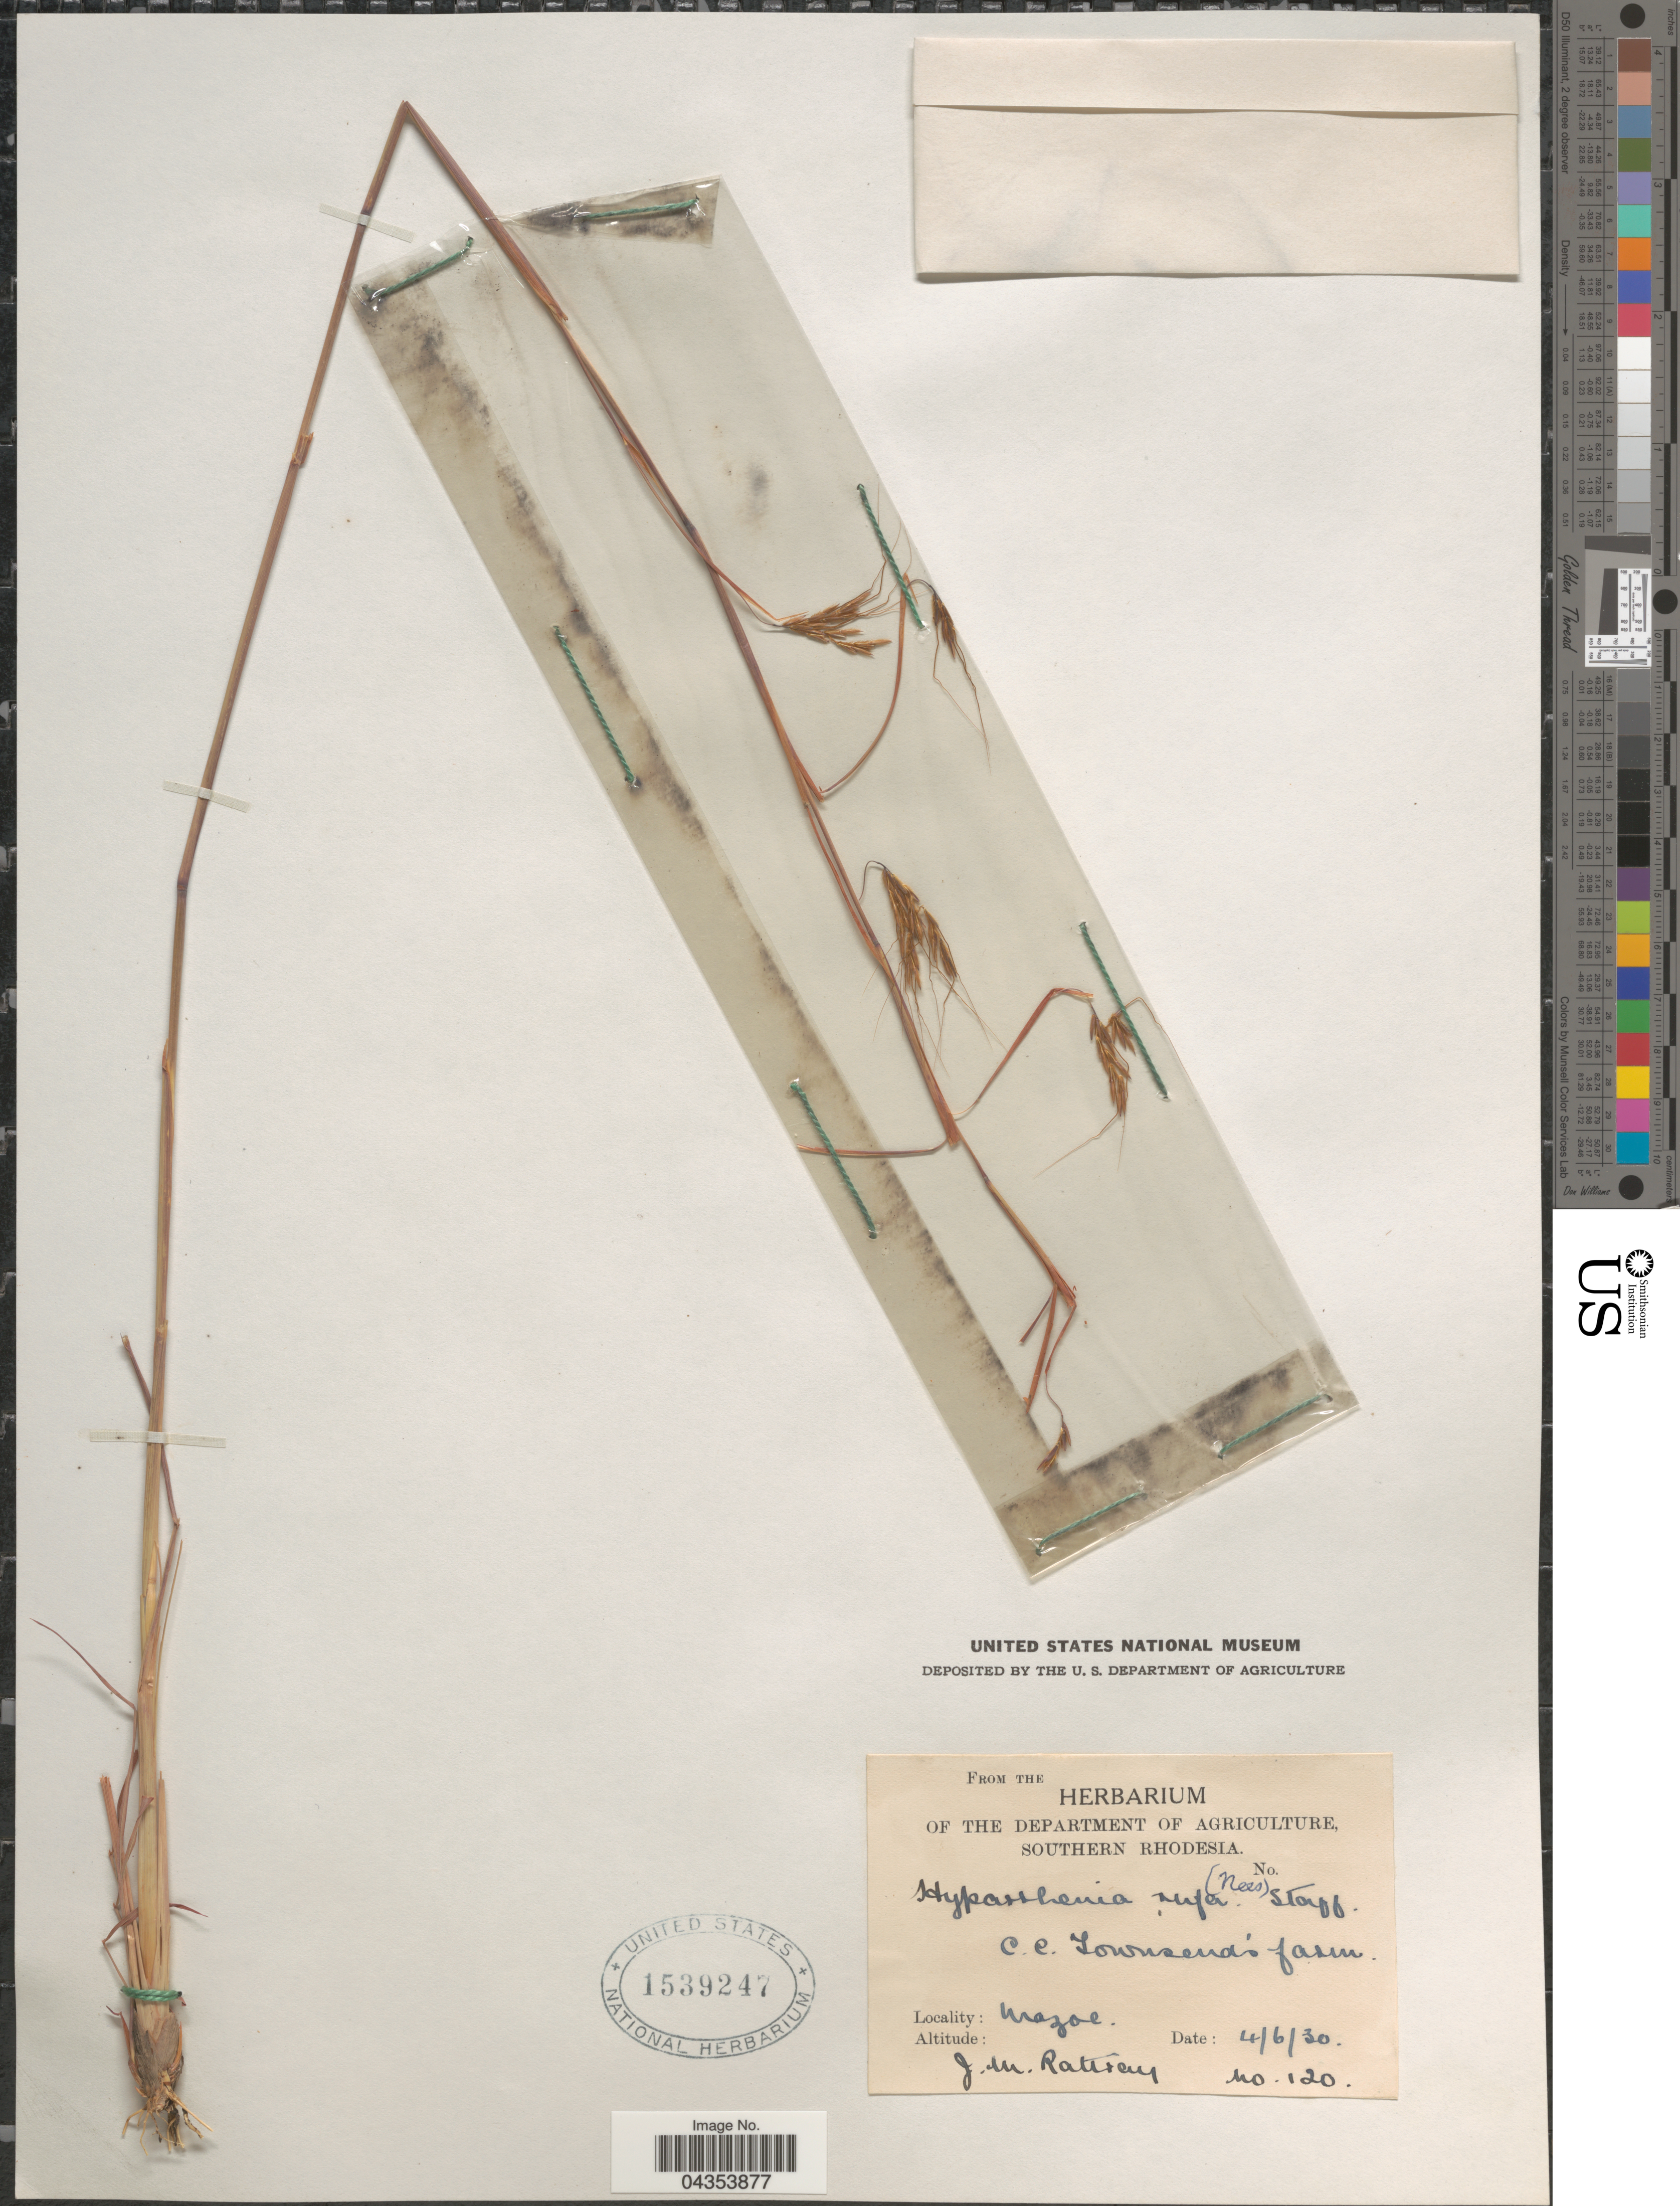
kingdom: Plantae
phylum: Tracheophyta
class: Liliopsida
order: Poales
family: Poaceae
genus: Hyparrhenia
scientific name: Hyparrhenia rufa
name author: (Nees) Stapf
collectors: J. Rattray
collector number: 120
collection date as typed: Transcribed d/m/y: 4/6/30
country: Zimbabwe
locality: Southern Rhodesia. C. c. Townsend's farm. Mazoe.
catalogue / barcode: US 1539247